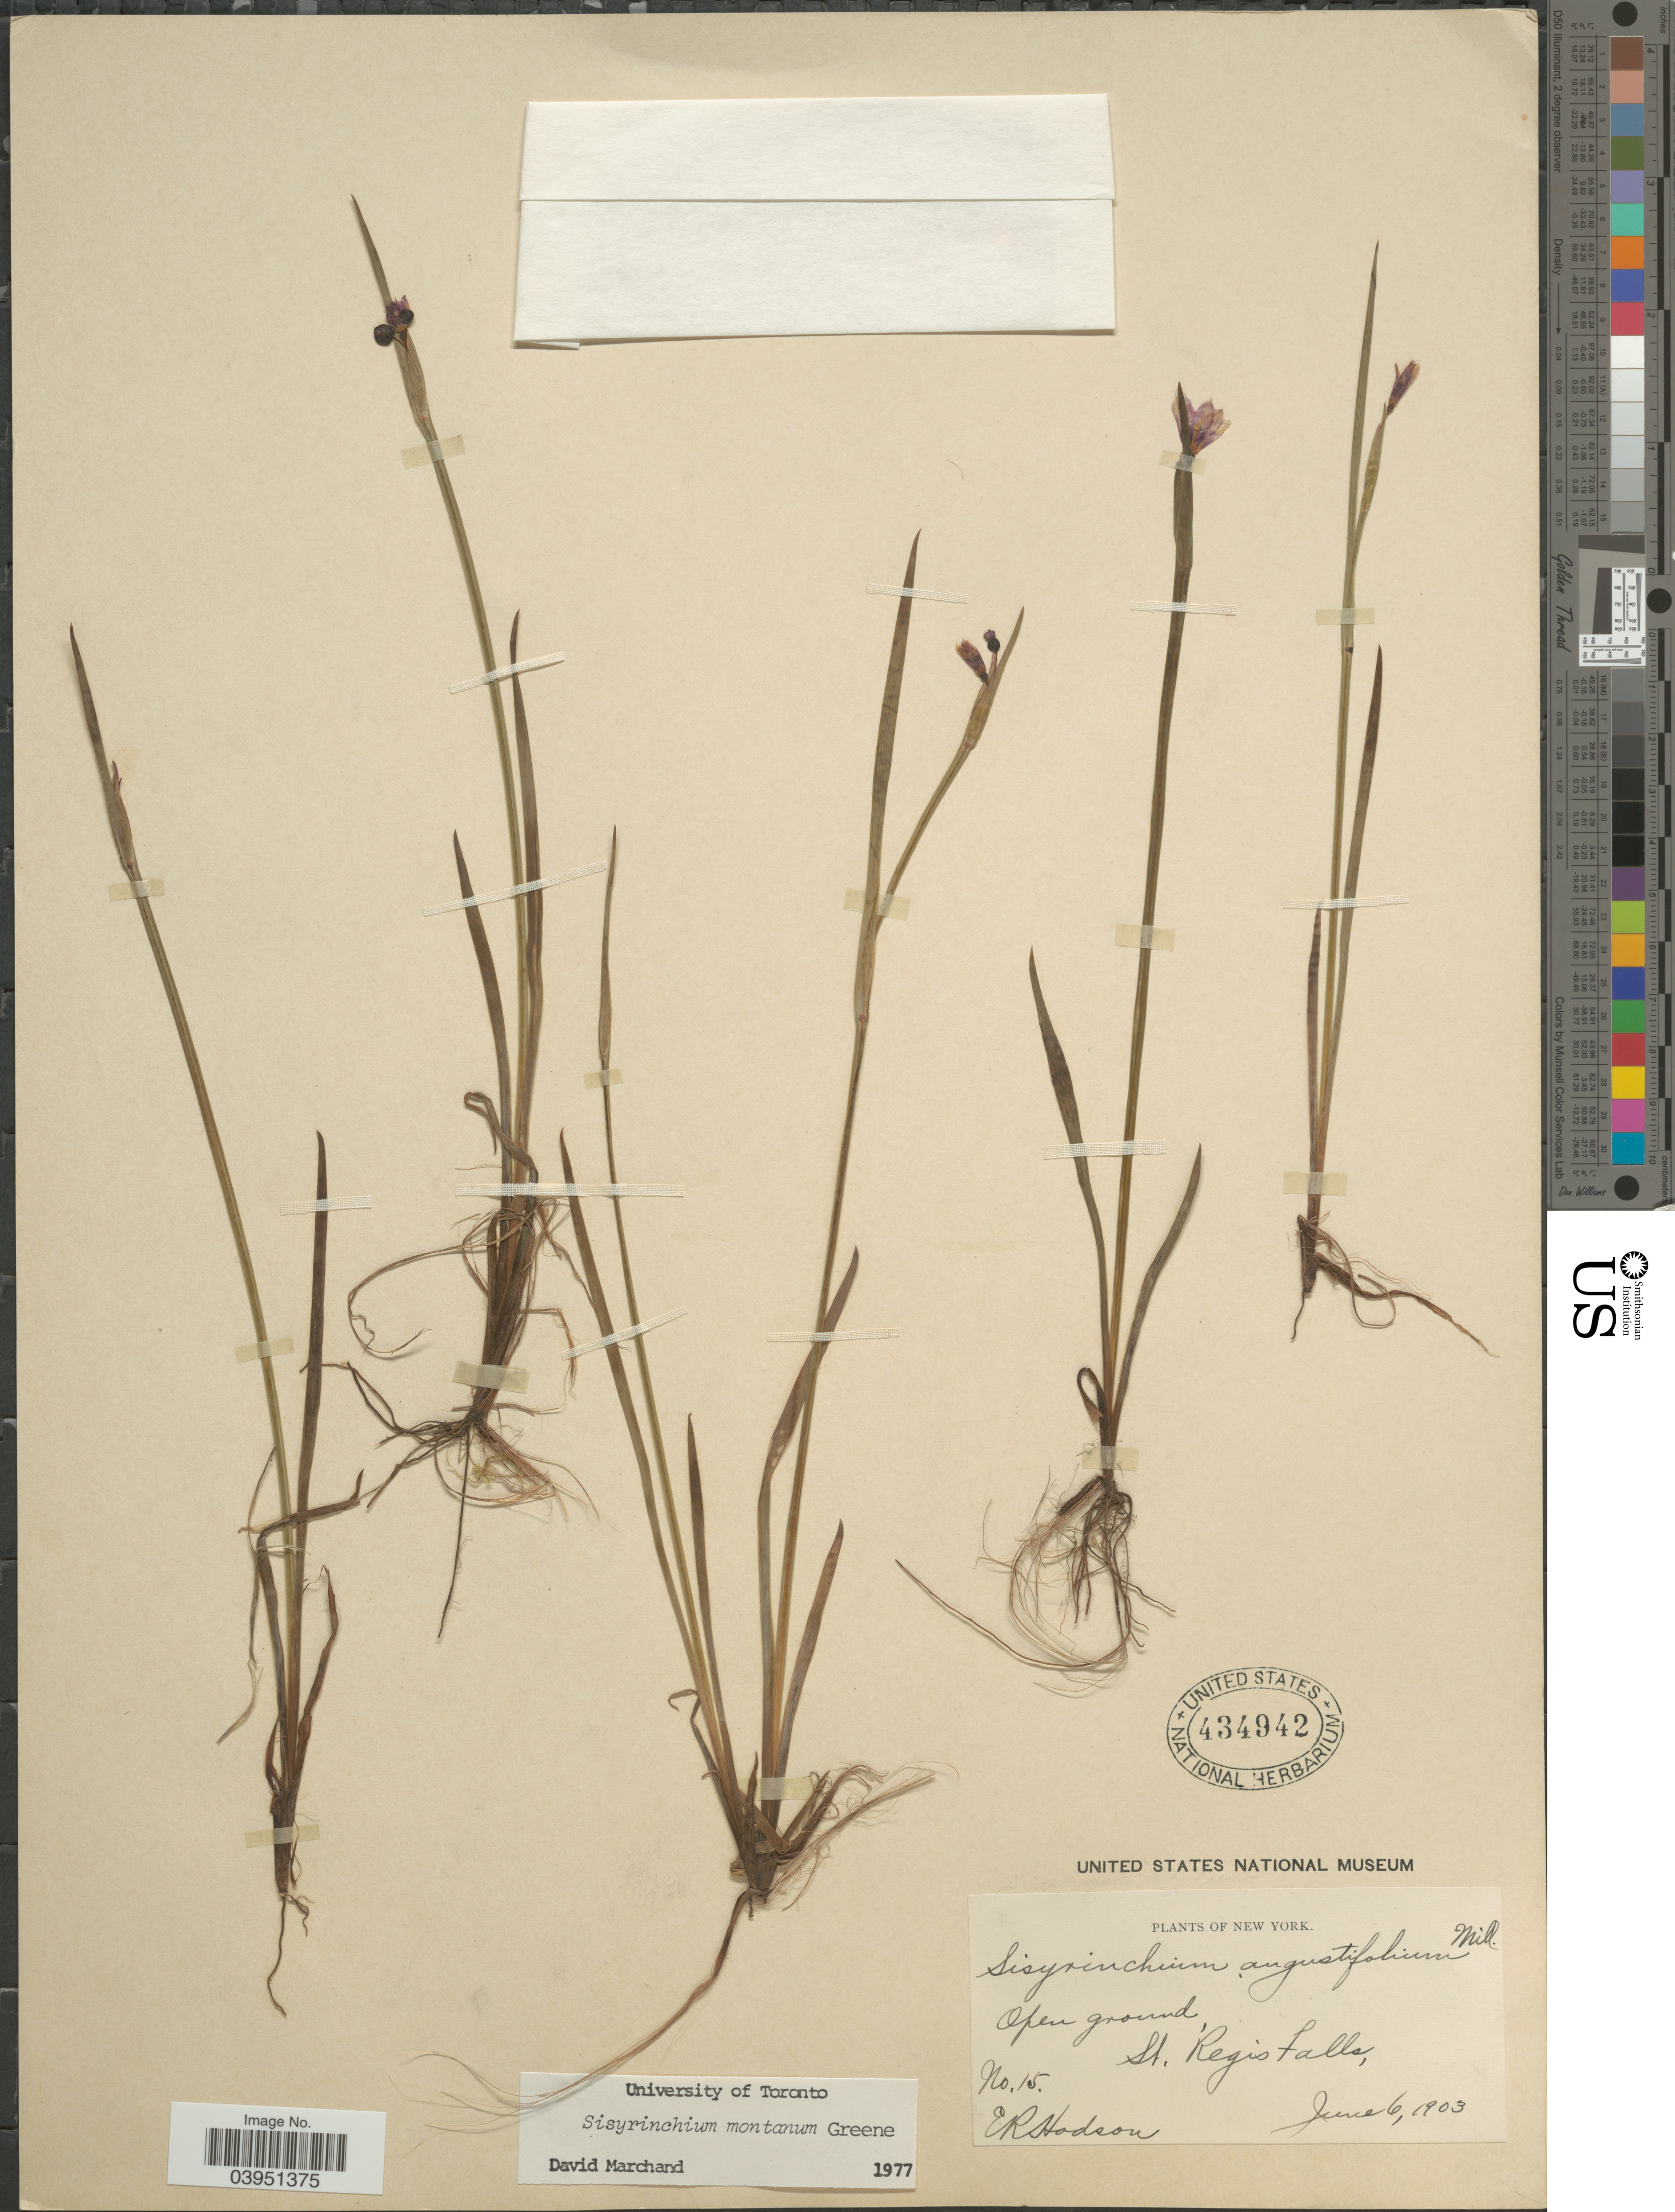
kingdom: Plantae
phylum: Tracheophyta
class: Liliopsida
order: Asparagales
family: Iridaceae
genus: Sisyrinchium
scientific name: Sisyrinchium montanum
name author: Greene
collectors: E. Hodson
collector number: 15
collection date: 1903-06-06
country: United States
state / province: New York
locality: Open ground, St. Regis Falls.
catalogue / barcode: US 434942